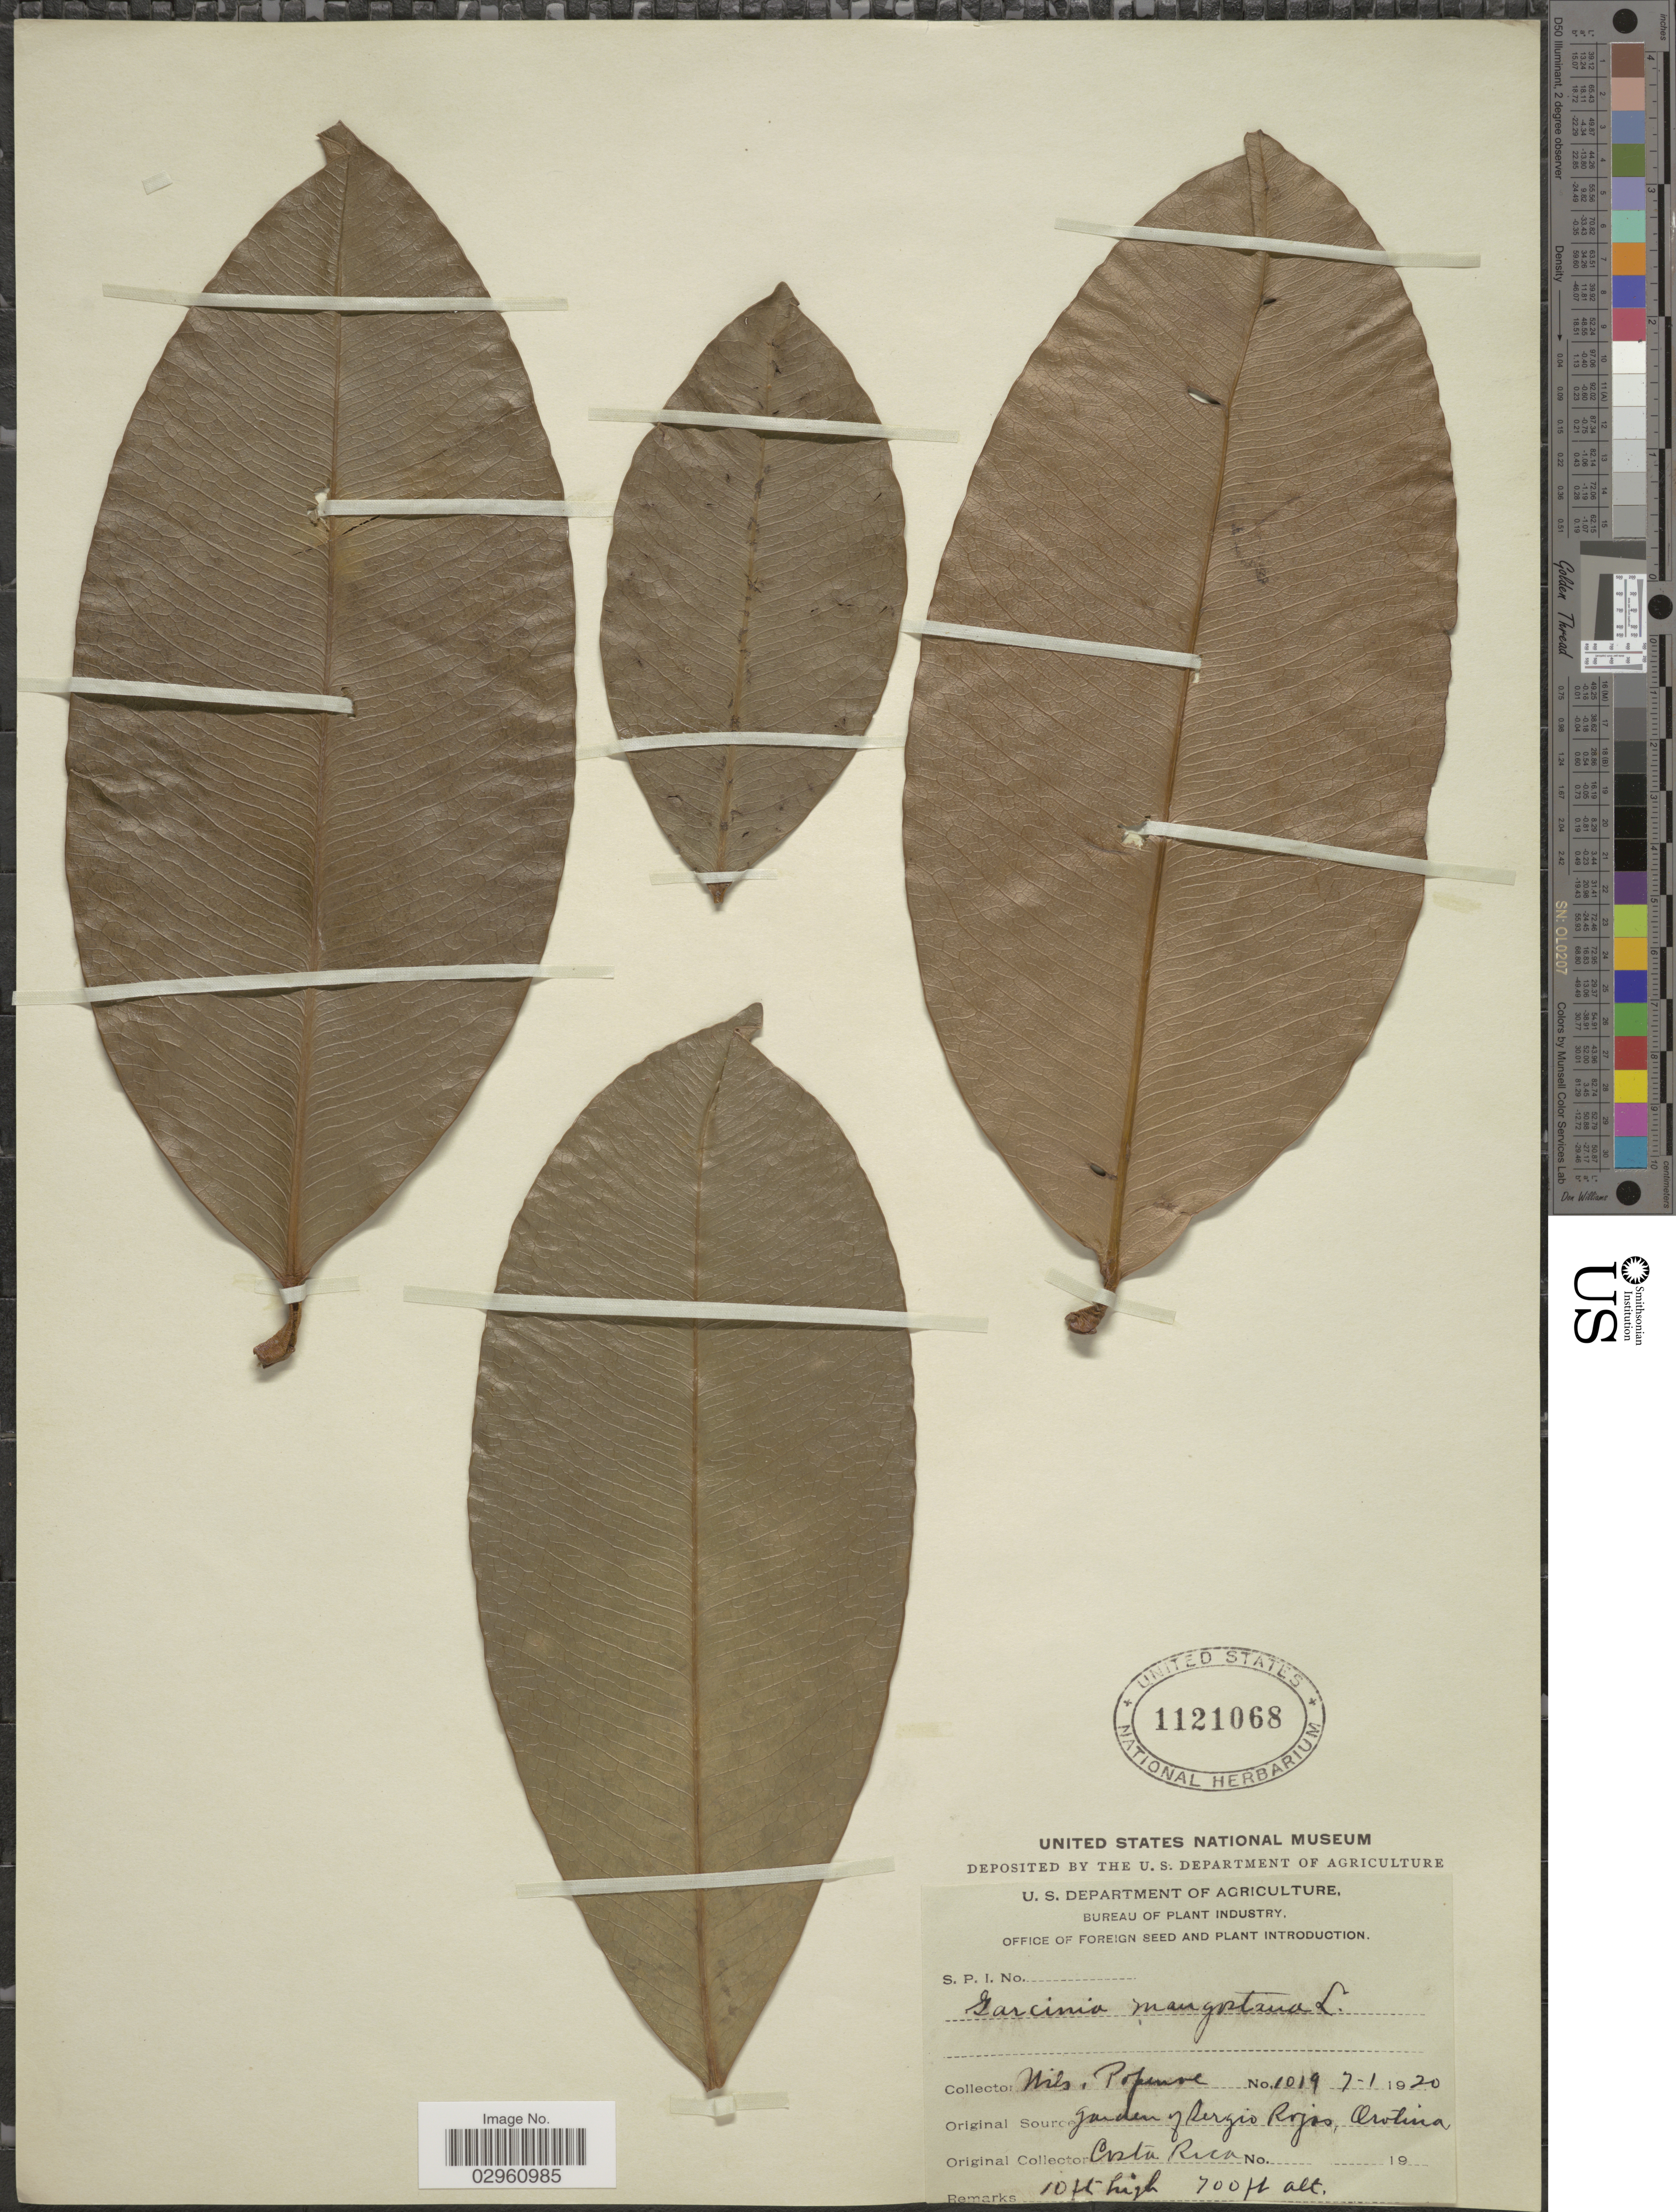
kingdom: Plantae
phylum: Tracheophyta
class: Magnoliopsida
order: Malpighiales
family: Clusiaceae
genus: Garcinia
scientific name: Garcinia mangostana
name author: L.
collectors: N. Popenoe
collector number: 1019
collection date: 1920-01-07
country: Costa Rica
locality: Garden of Sergio Rojas, Orotina.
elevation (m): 213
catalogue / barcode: US 1121068